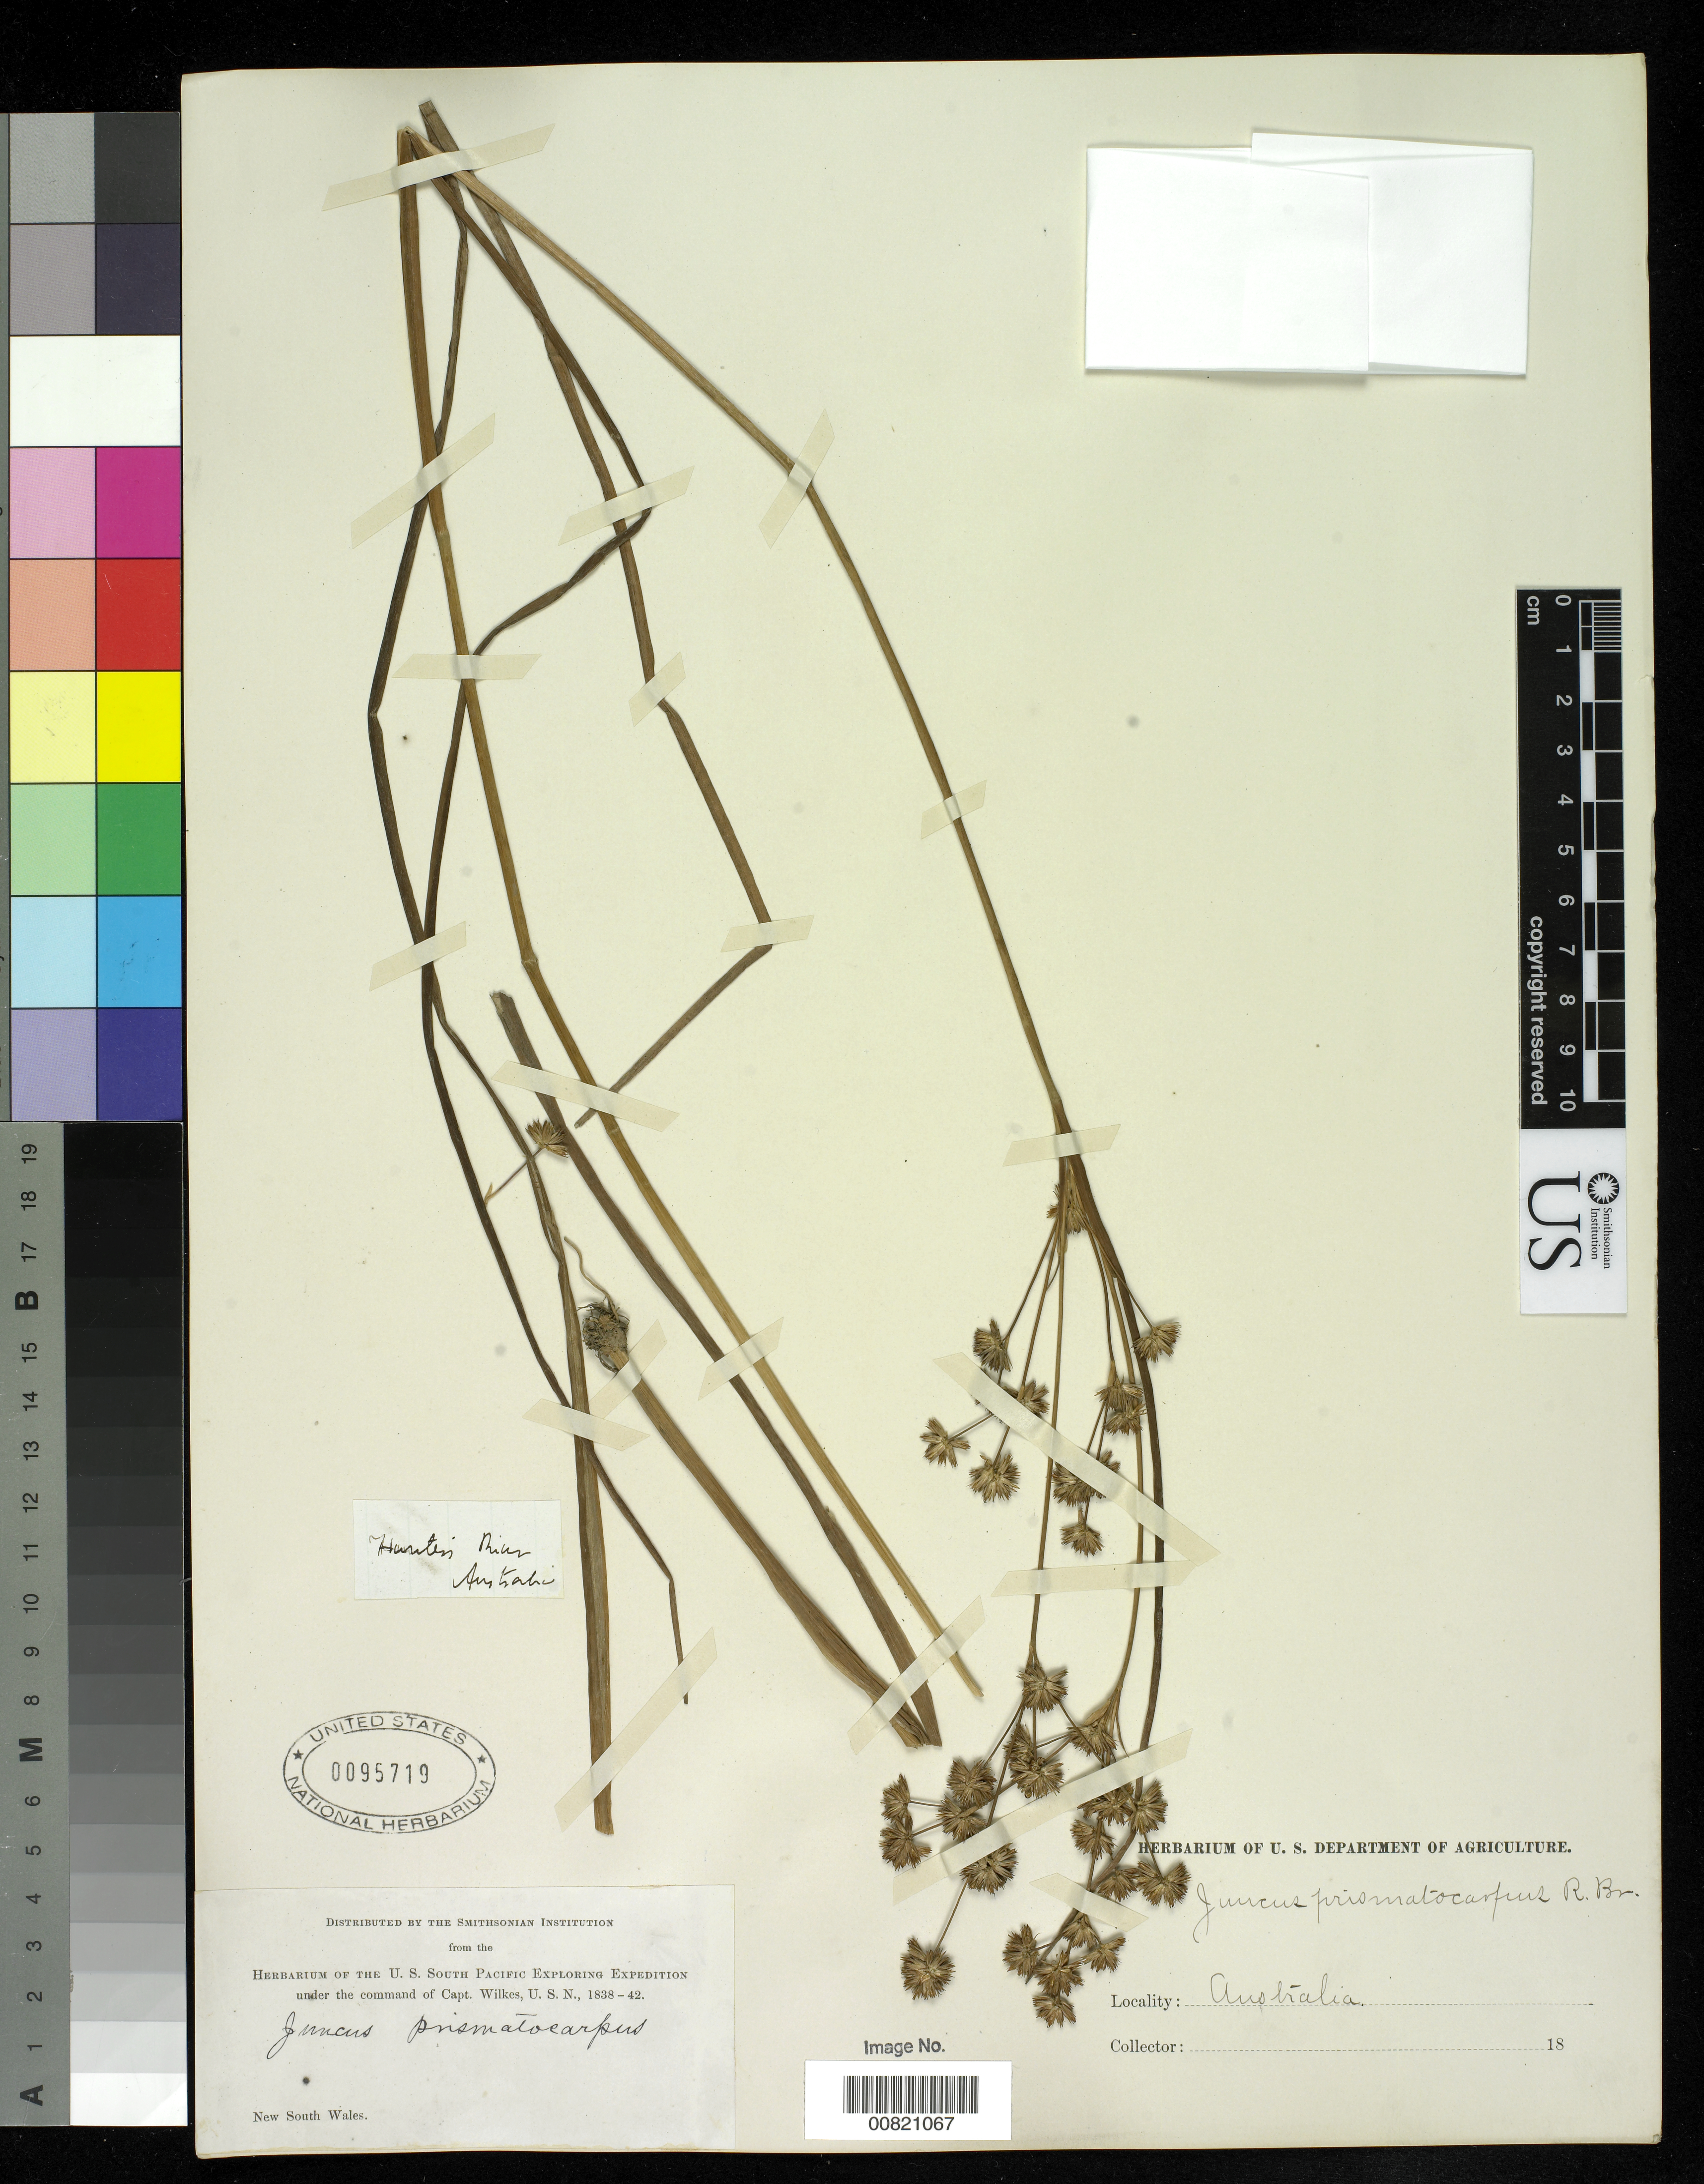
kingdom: Plantae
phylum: Tracheophyta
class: Liliopsida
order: Poales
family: Juncaceae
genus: Juncus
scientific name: Juncus prismatocarpus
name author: R. Br.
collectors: Wilkes Explor. Exped.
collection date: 1838/1842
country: Australia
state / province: New South Wales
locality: New South Wales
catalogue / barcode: US 95719